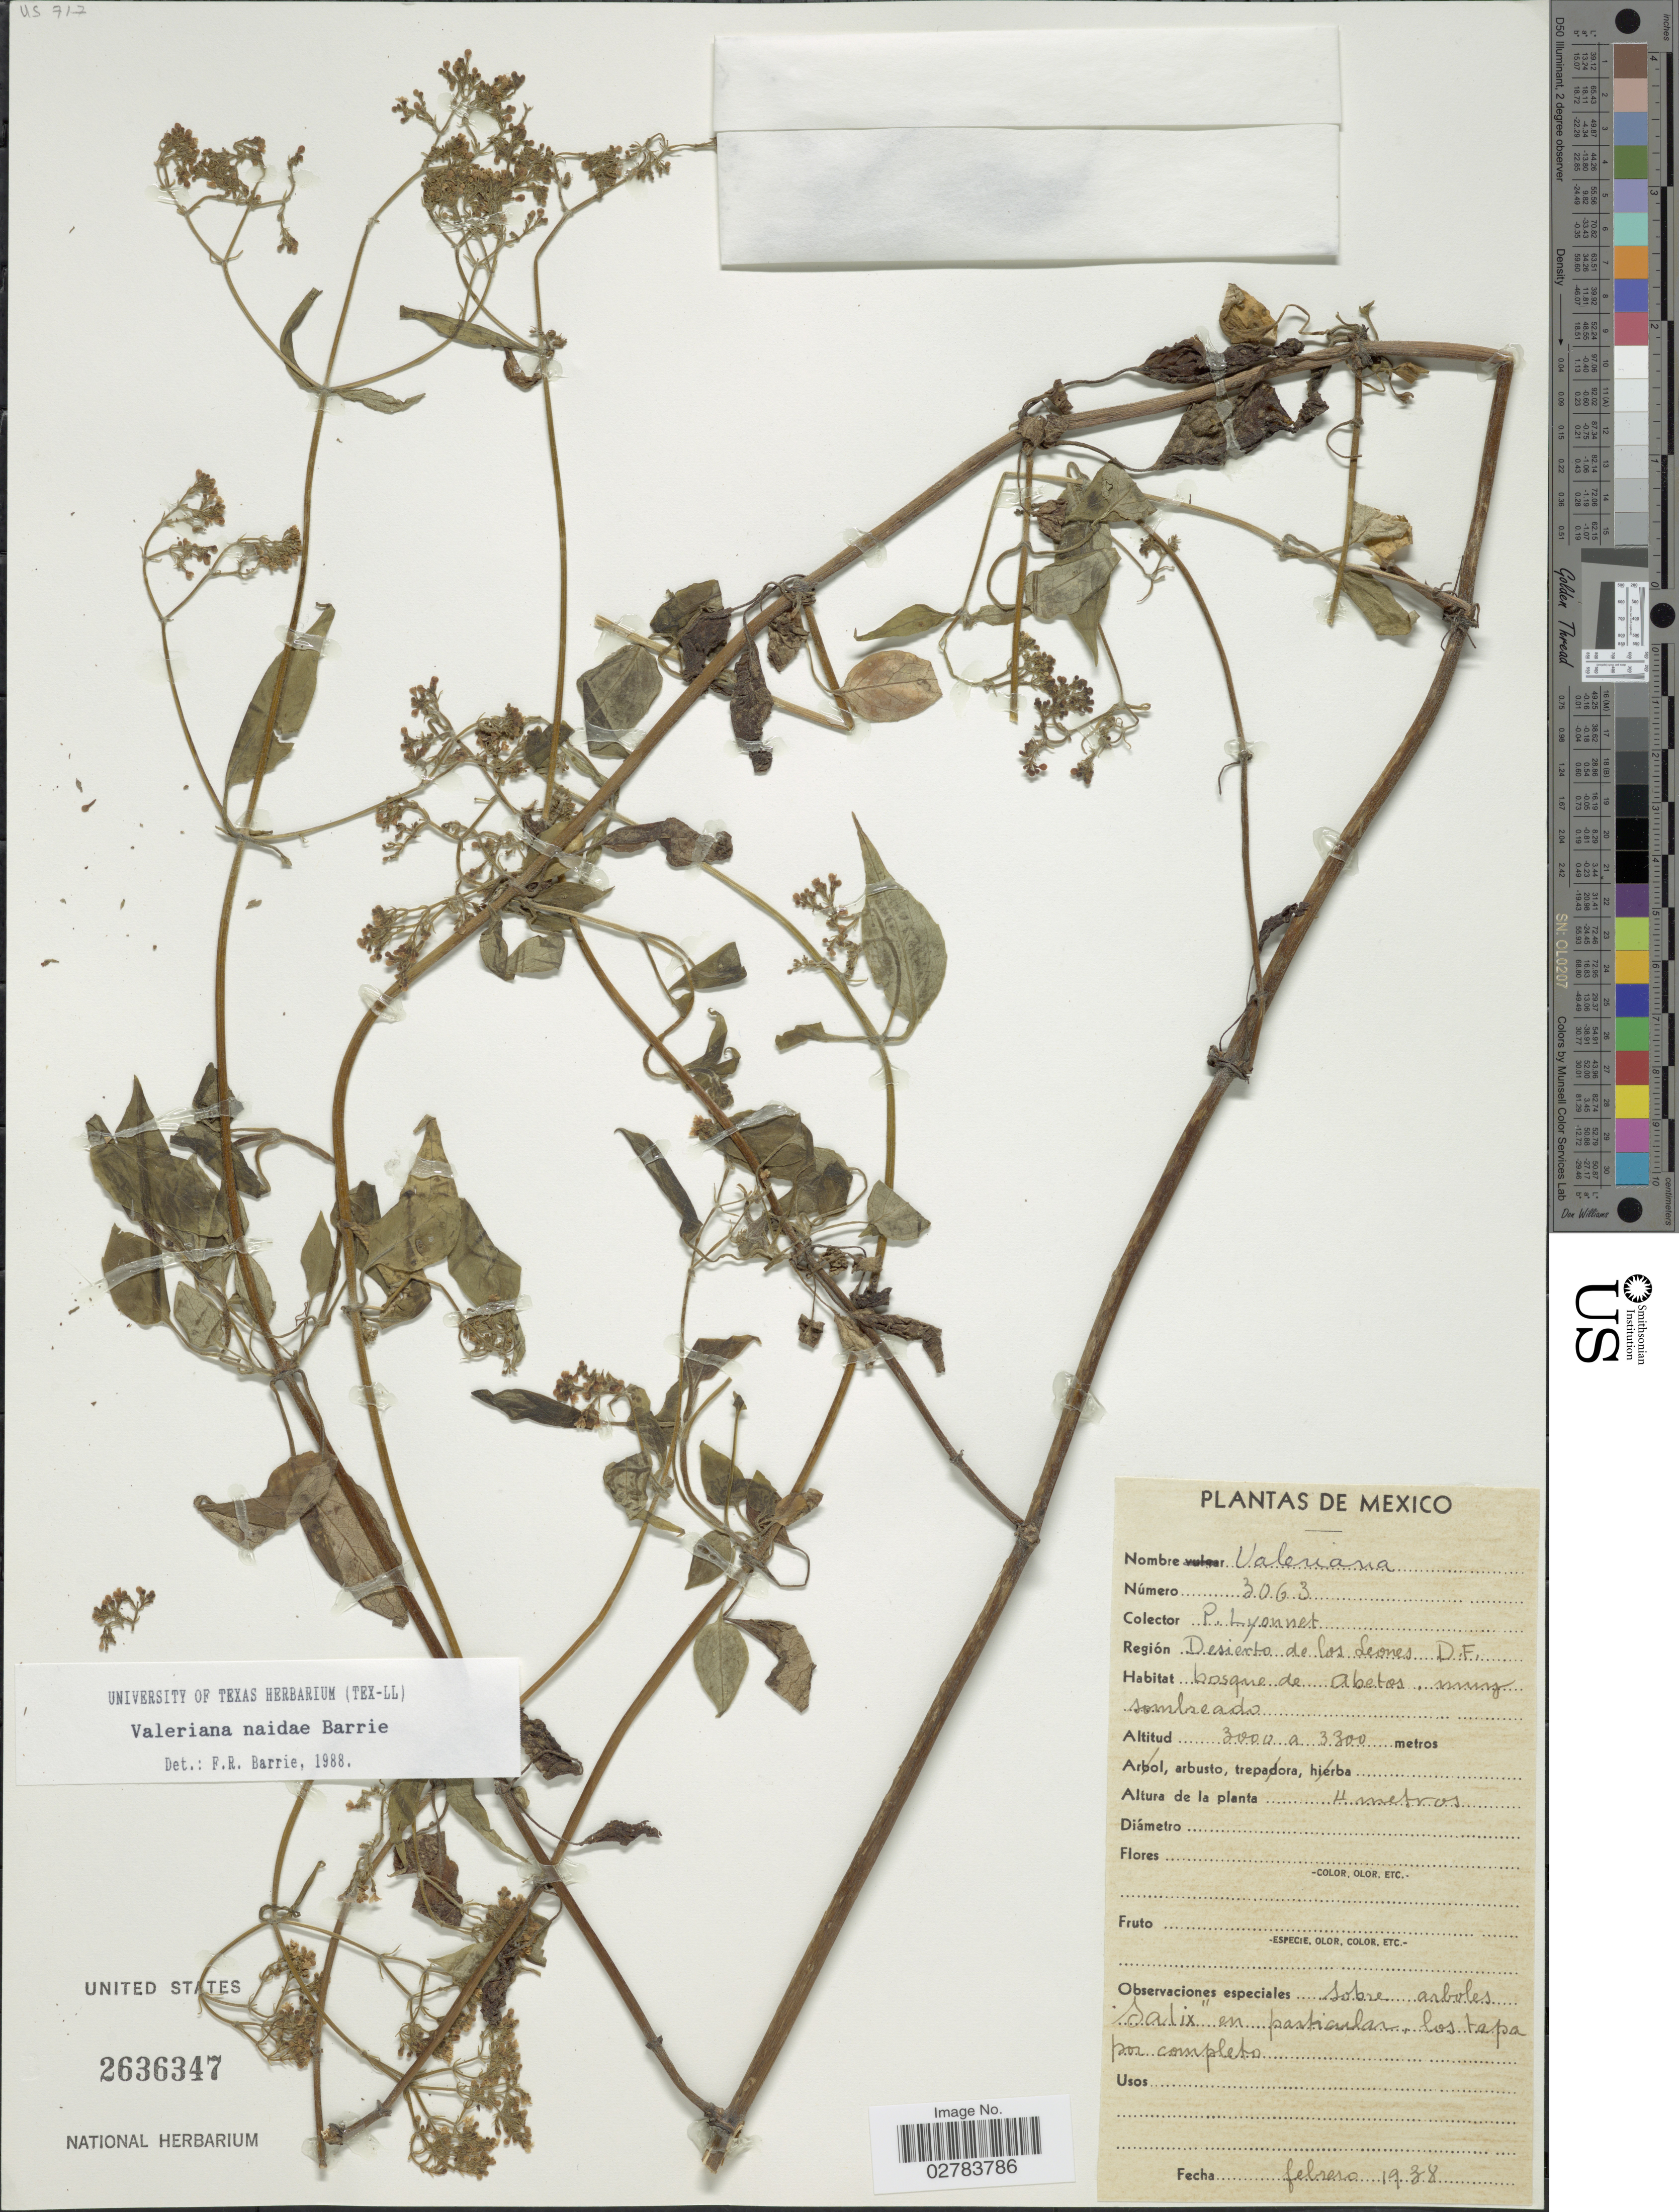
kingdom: Plantae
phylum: Tracheophyta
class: Magnoliopsida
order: Dipsacales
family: Caprifoliaceae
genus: Valeriana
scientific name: Valeriana naidae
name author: Barrie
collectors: P. Lyonnet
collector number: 3063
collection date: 1938-02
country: Mexico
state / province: Distrito Federal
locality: Desierto de los Leones.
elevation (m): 3000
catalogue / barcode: US 2636347